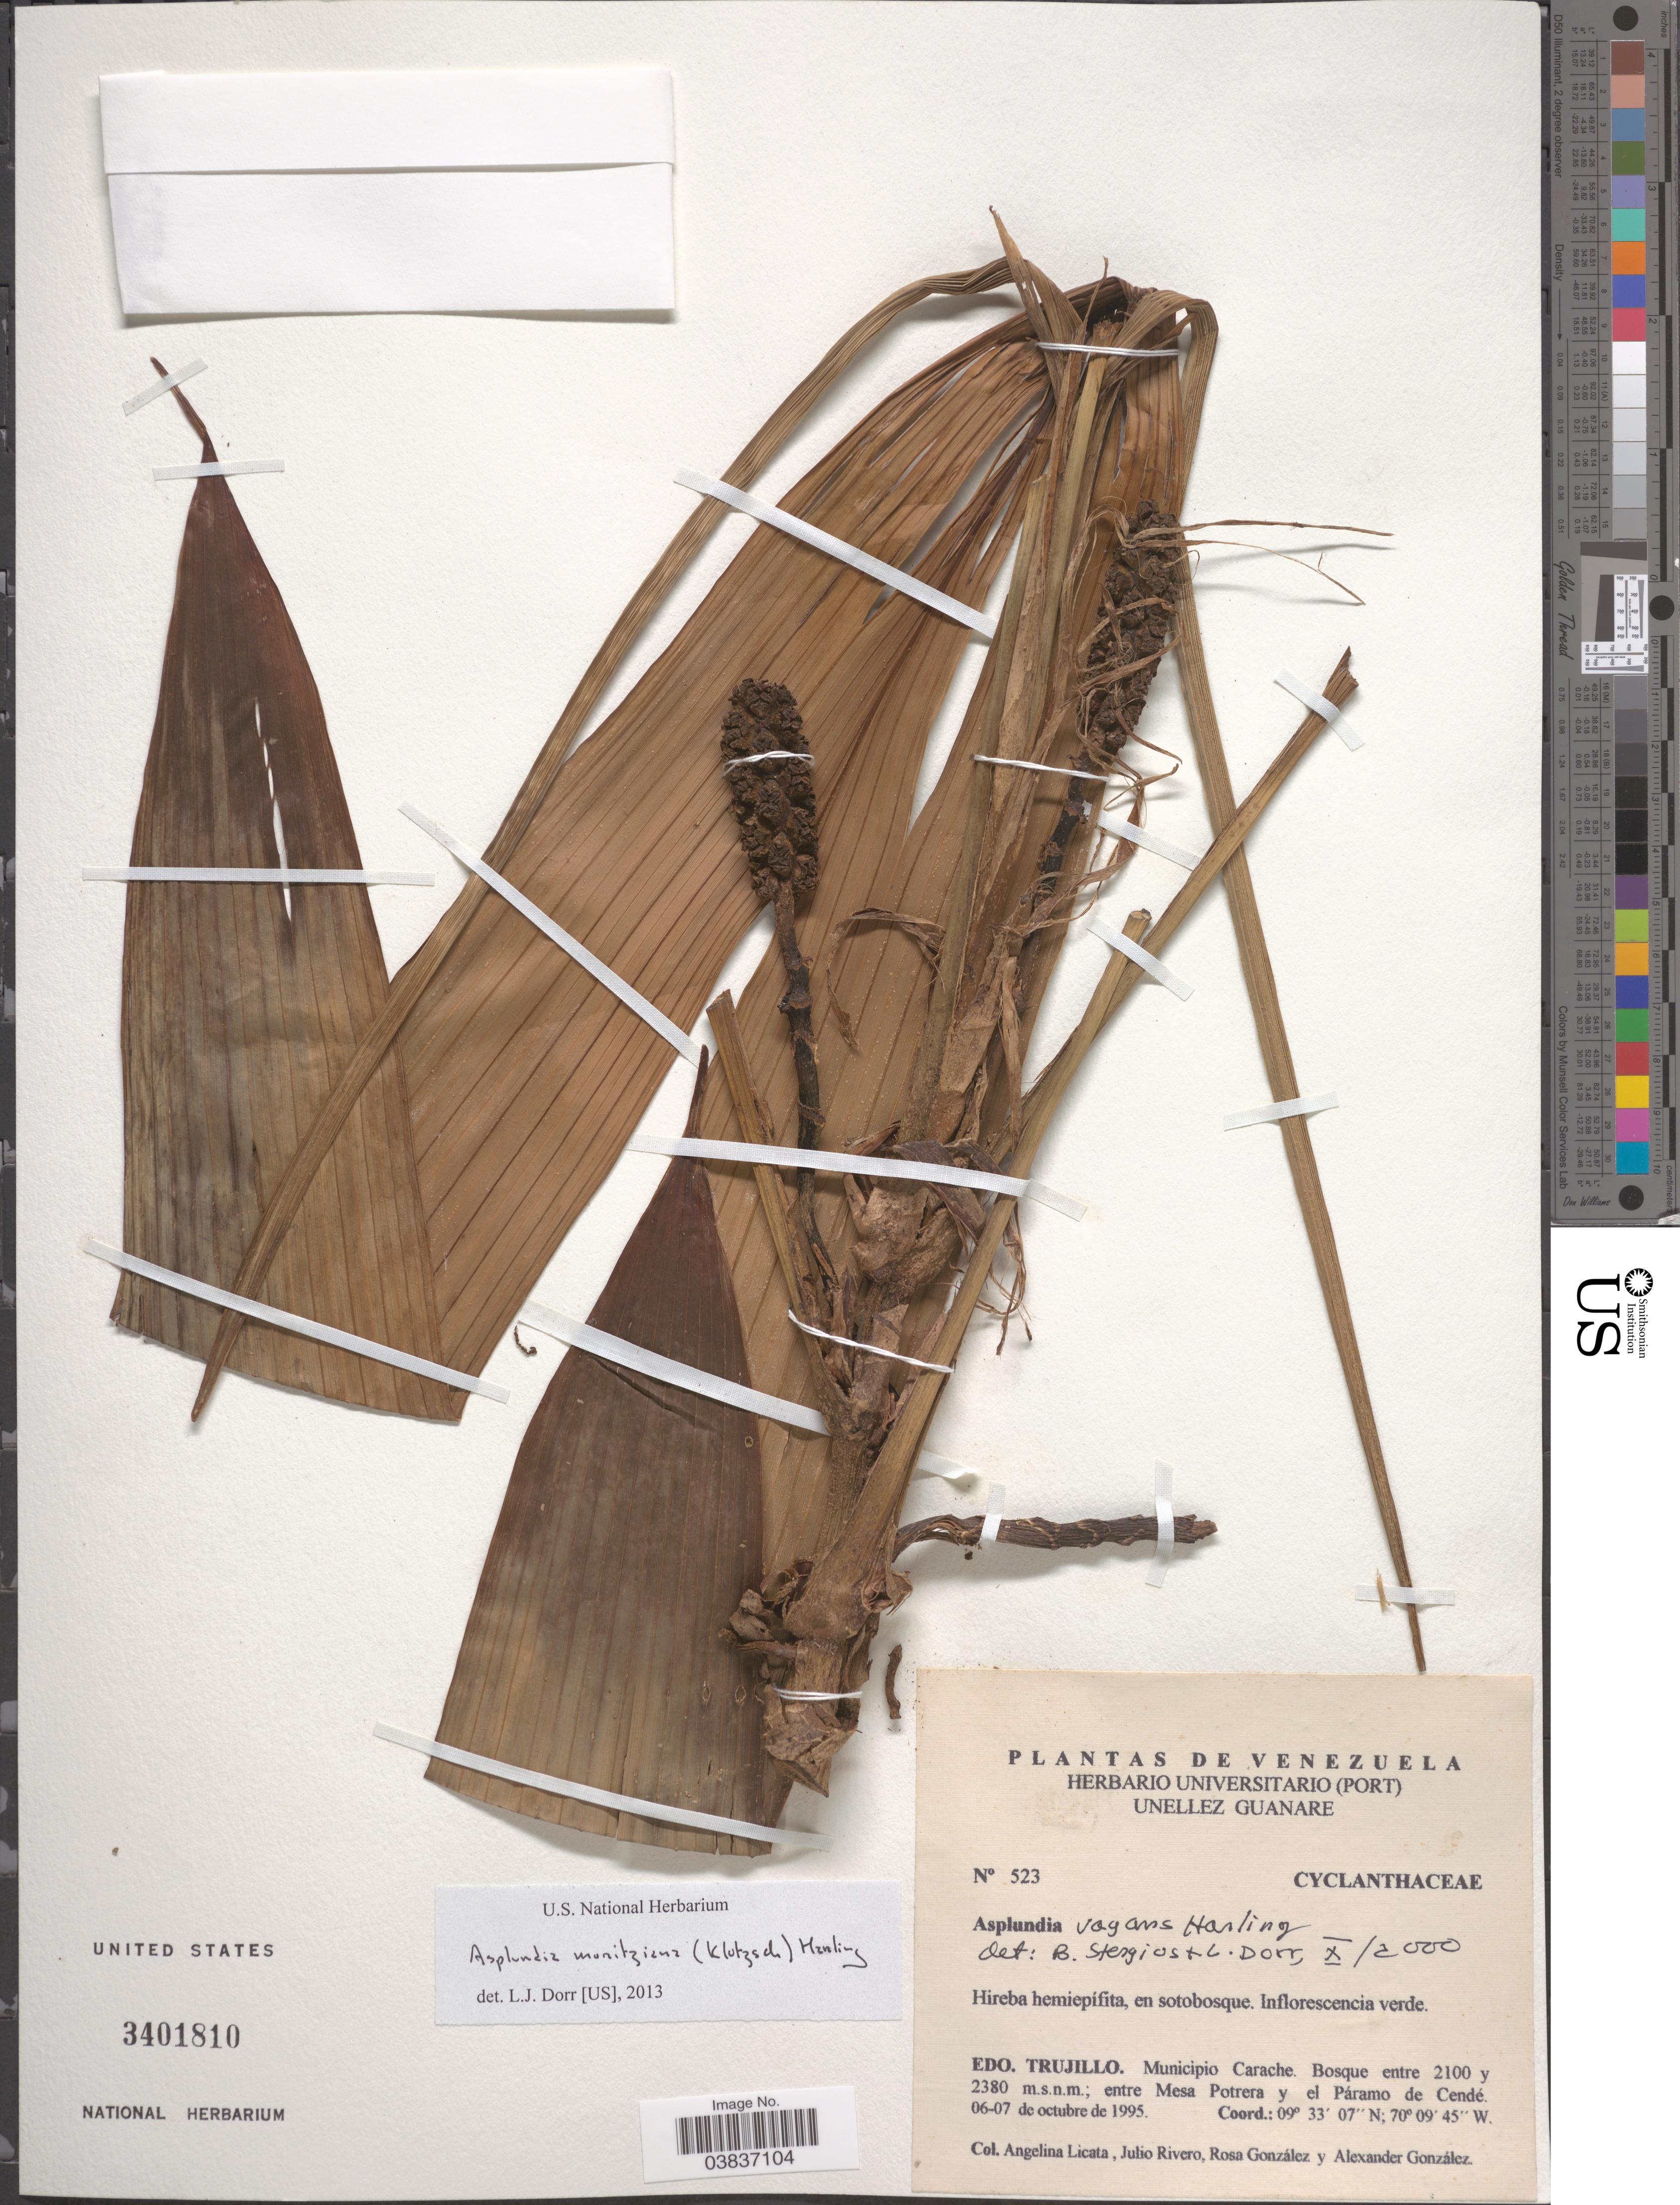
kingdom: Plantae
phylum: Tracheophyta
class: Liliopsida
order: Pandanales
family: Cyclanthaceae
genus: Asplundia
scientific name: Asplundia moritziana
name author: (Klotzsch) Harling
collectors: A. Licata, J. Rivero, R. González & A. C. González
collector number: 523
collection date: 1995-10-06/1995-10-07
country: Venezuela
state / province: Trujillo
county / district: Carache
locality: Mesa Portera y el Páramo de Cendé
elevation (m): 2100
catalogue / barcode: US 3401810